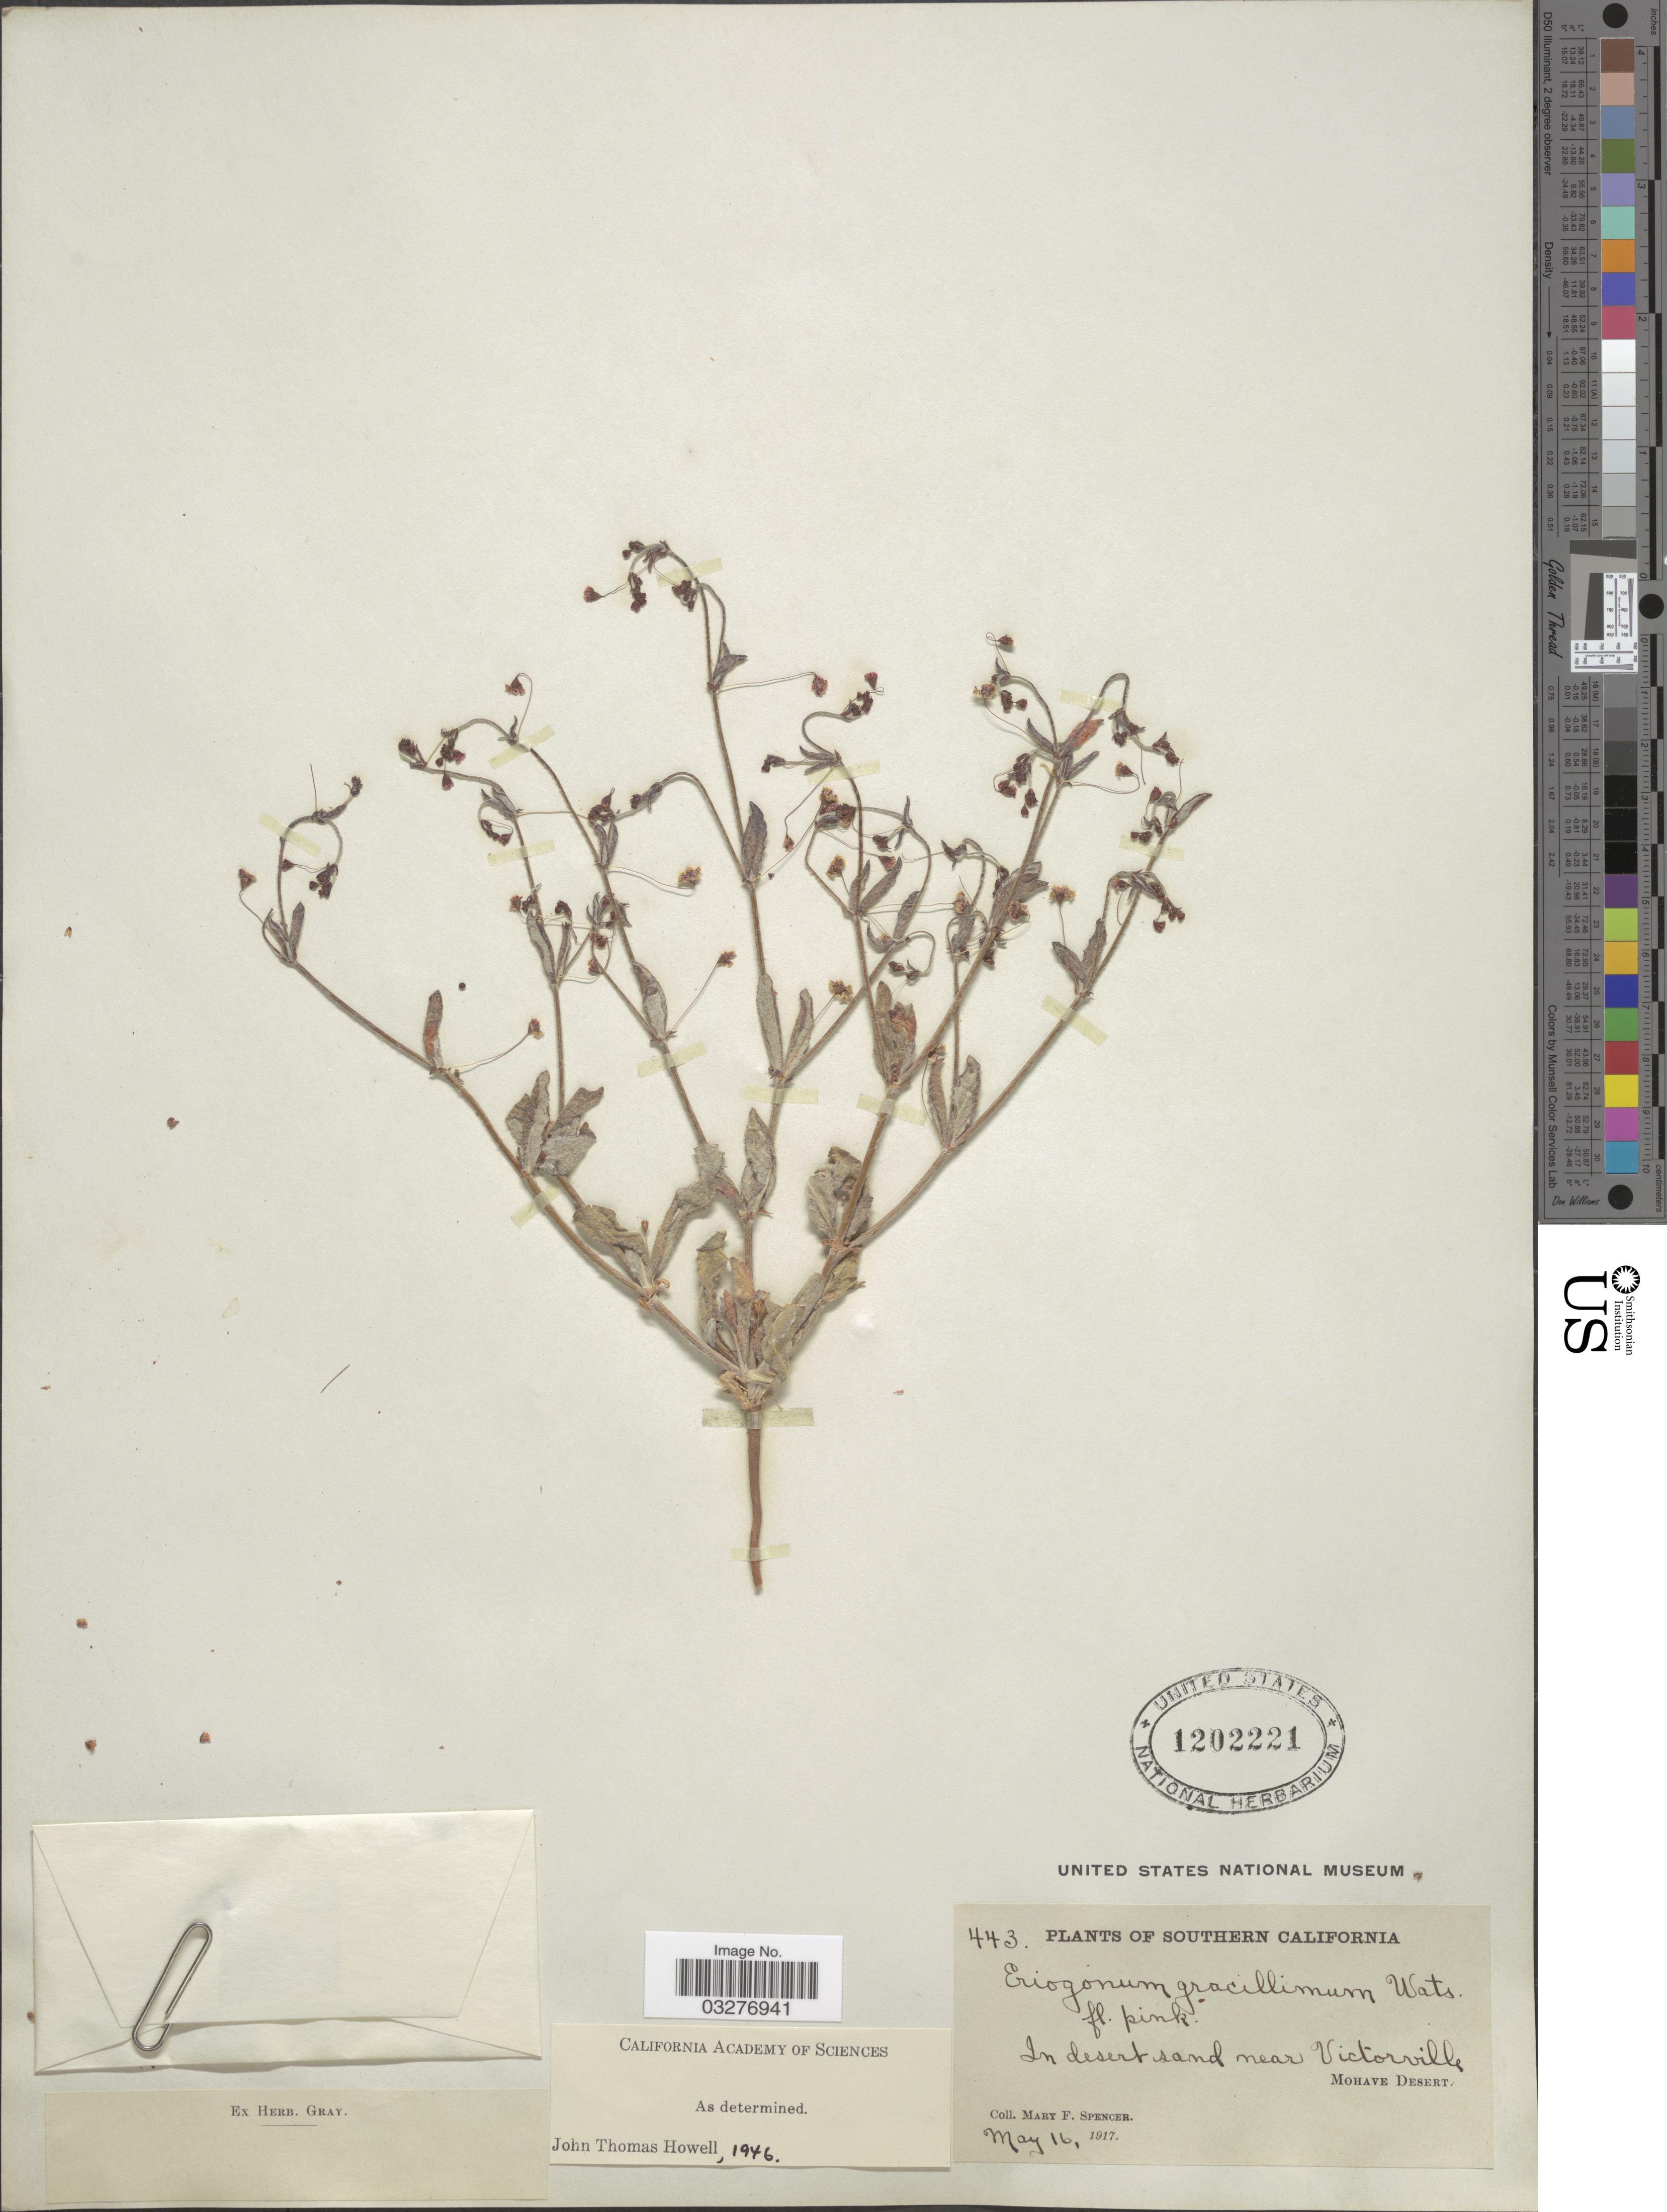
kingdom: Plantae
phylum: Tracheophyta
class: Magnoliopsida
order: Caryophyllales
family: Polygonaceae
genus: Eriogonum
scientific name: Eriogonum gracillimum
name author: S. Watson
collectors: M. Spencer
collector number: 443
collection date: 1917-05-16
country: United States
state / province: California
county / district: Kern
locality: Southern California. In desert sand near Victorville, Mohave Desert.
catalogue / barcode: US 1202221